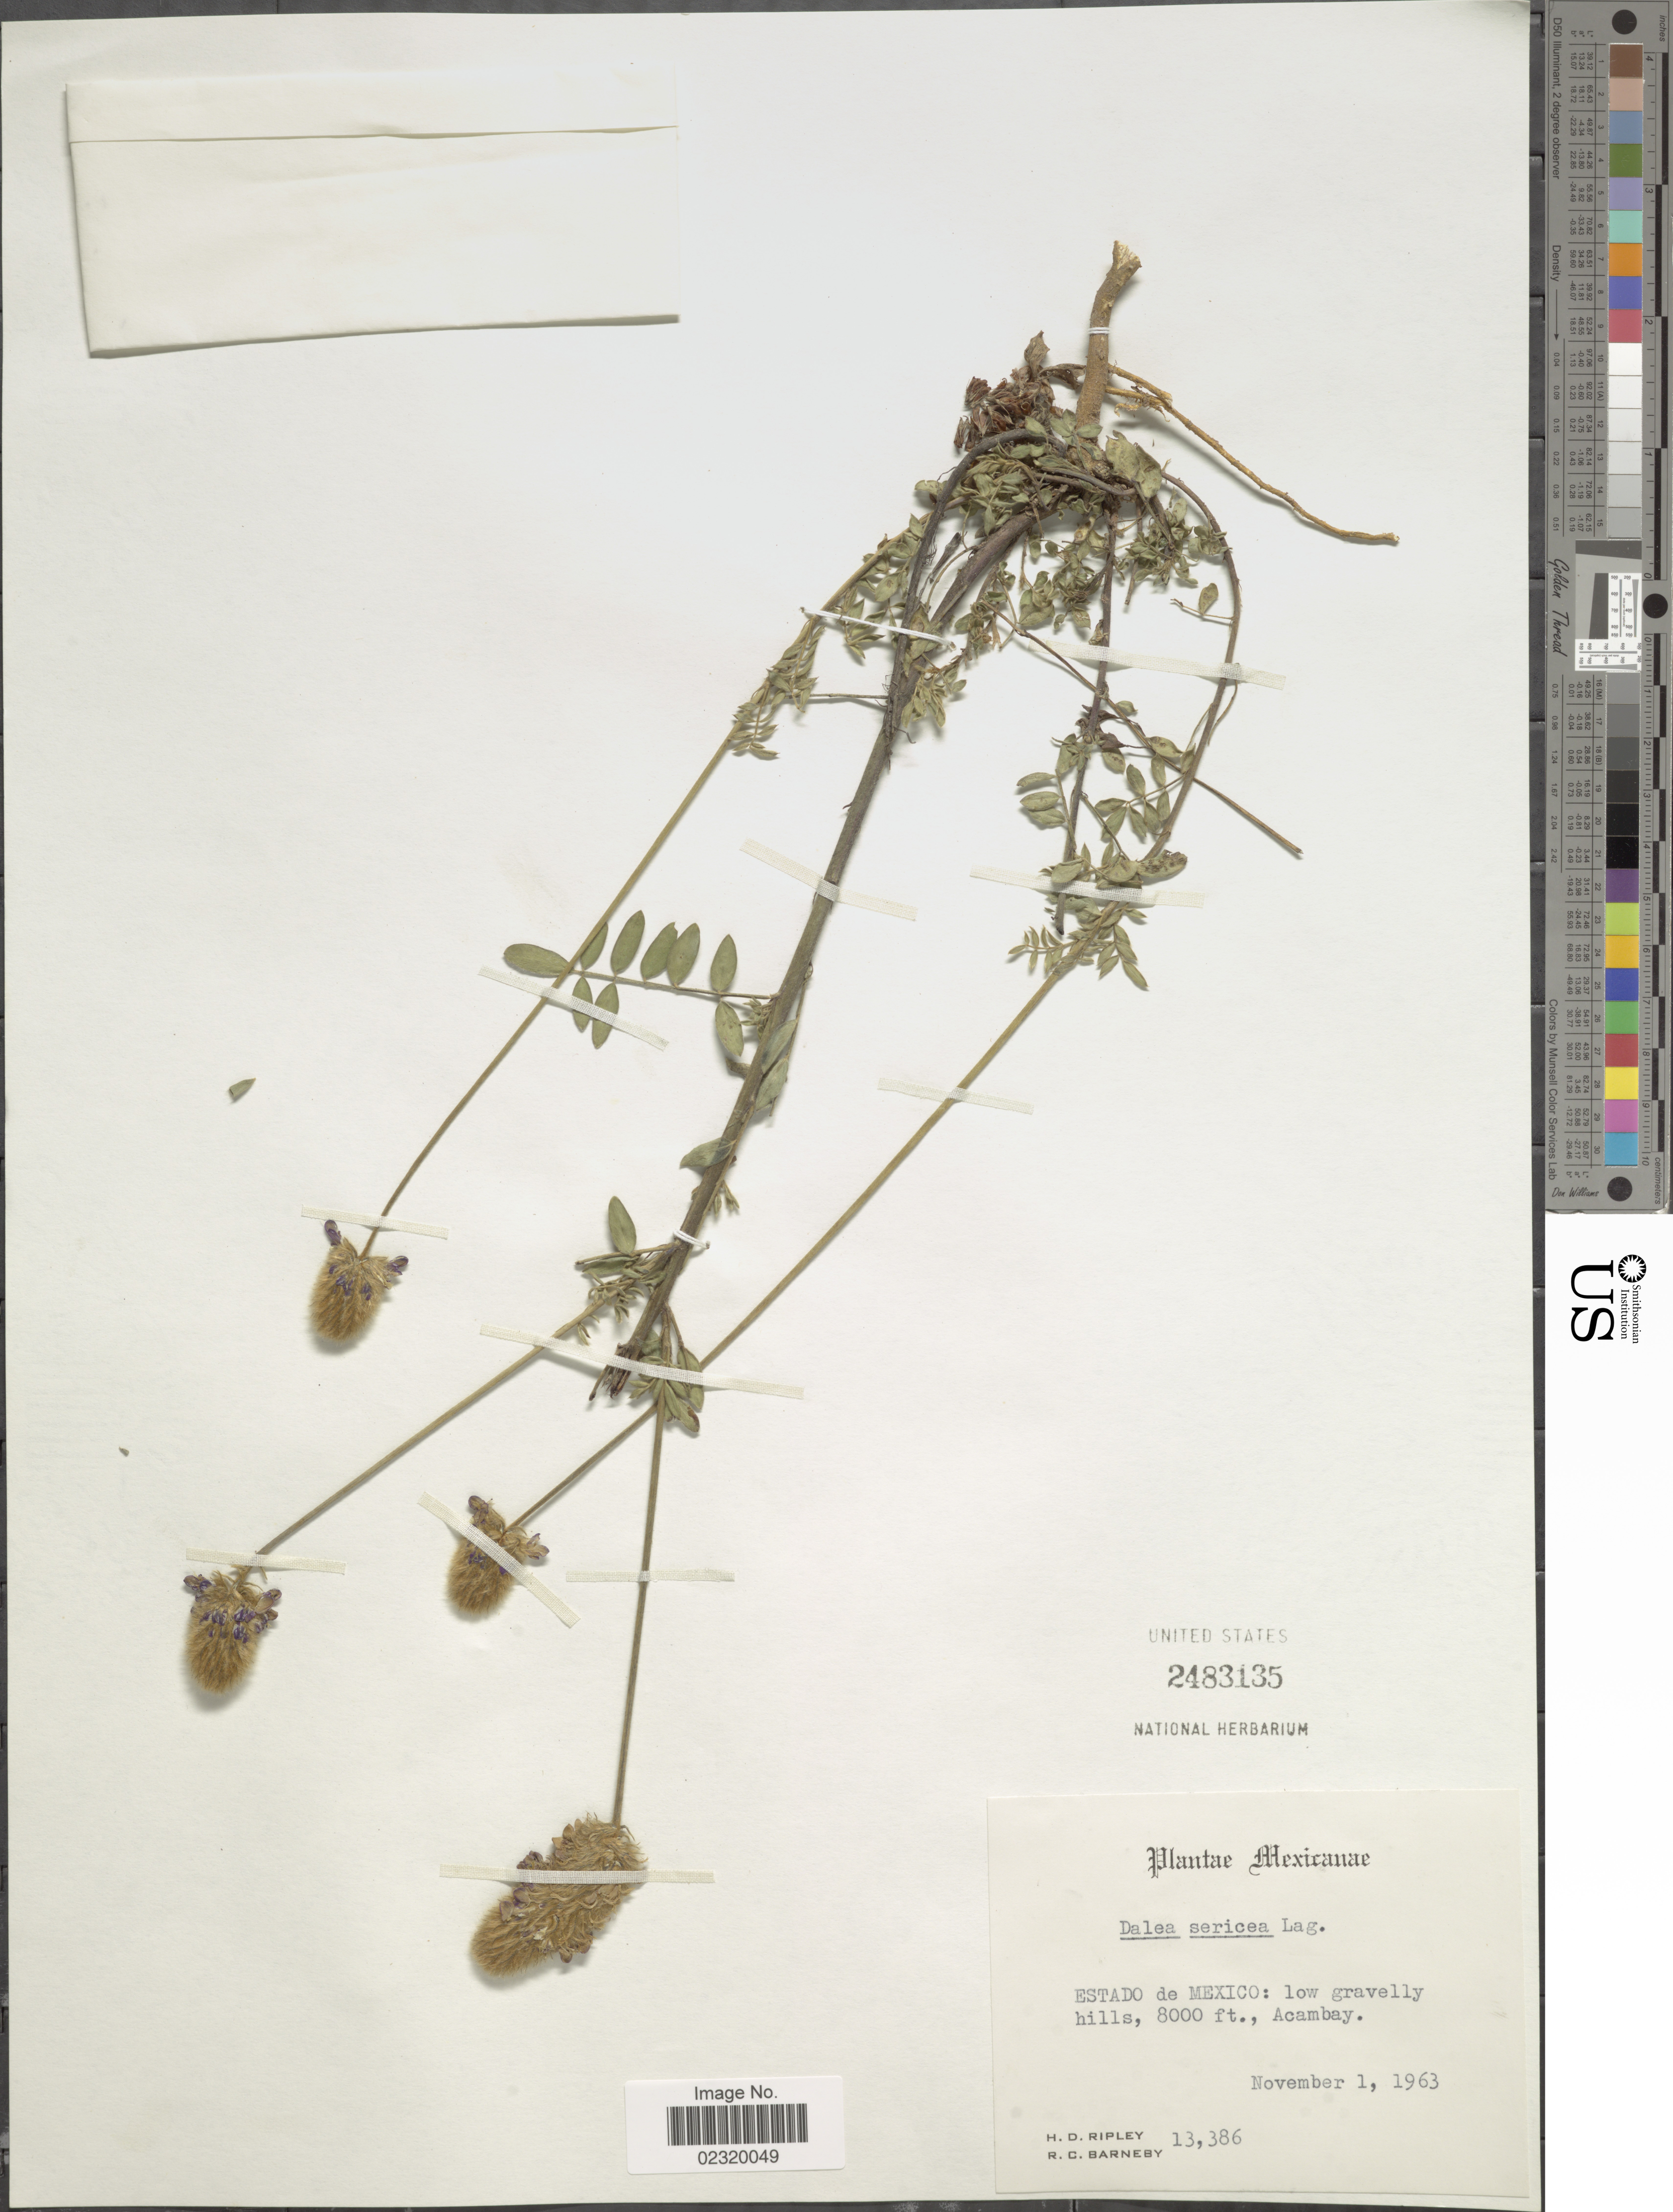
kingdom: Plantae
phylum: Tracheophyta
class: Magnoliopsida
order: Fabales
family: Fabaceae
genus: Dalea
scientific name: Dalea sericea var. sericea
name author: Lag.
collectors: H. Ripley & R. C. Barneby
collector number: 13386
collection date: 1963-11-01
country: Mexico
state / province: México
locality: Acambay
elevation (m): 2438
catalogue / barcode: US 2483135